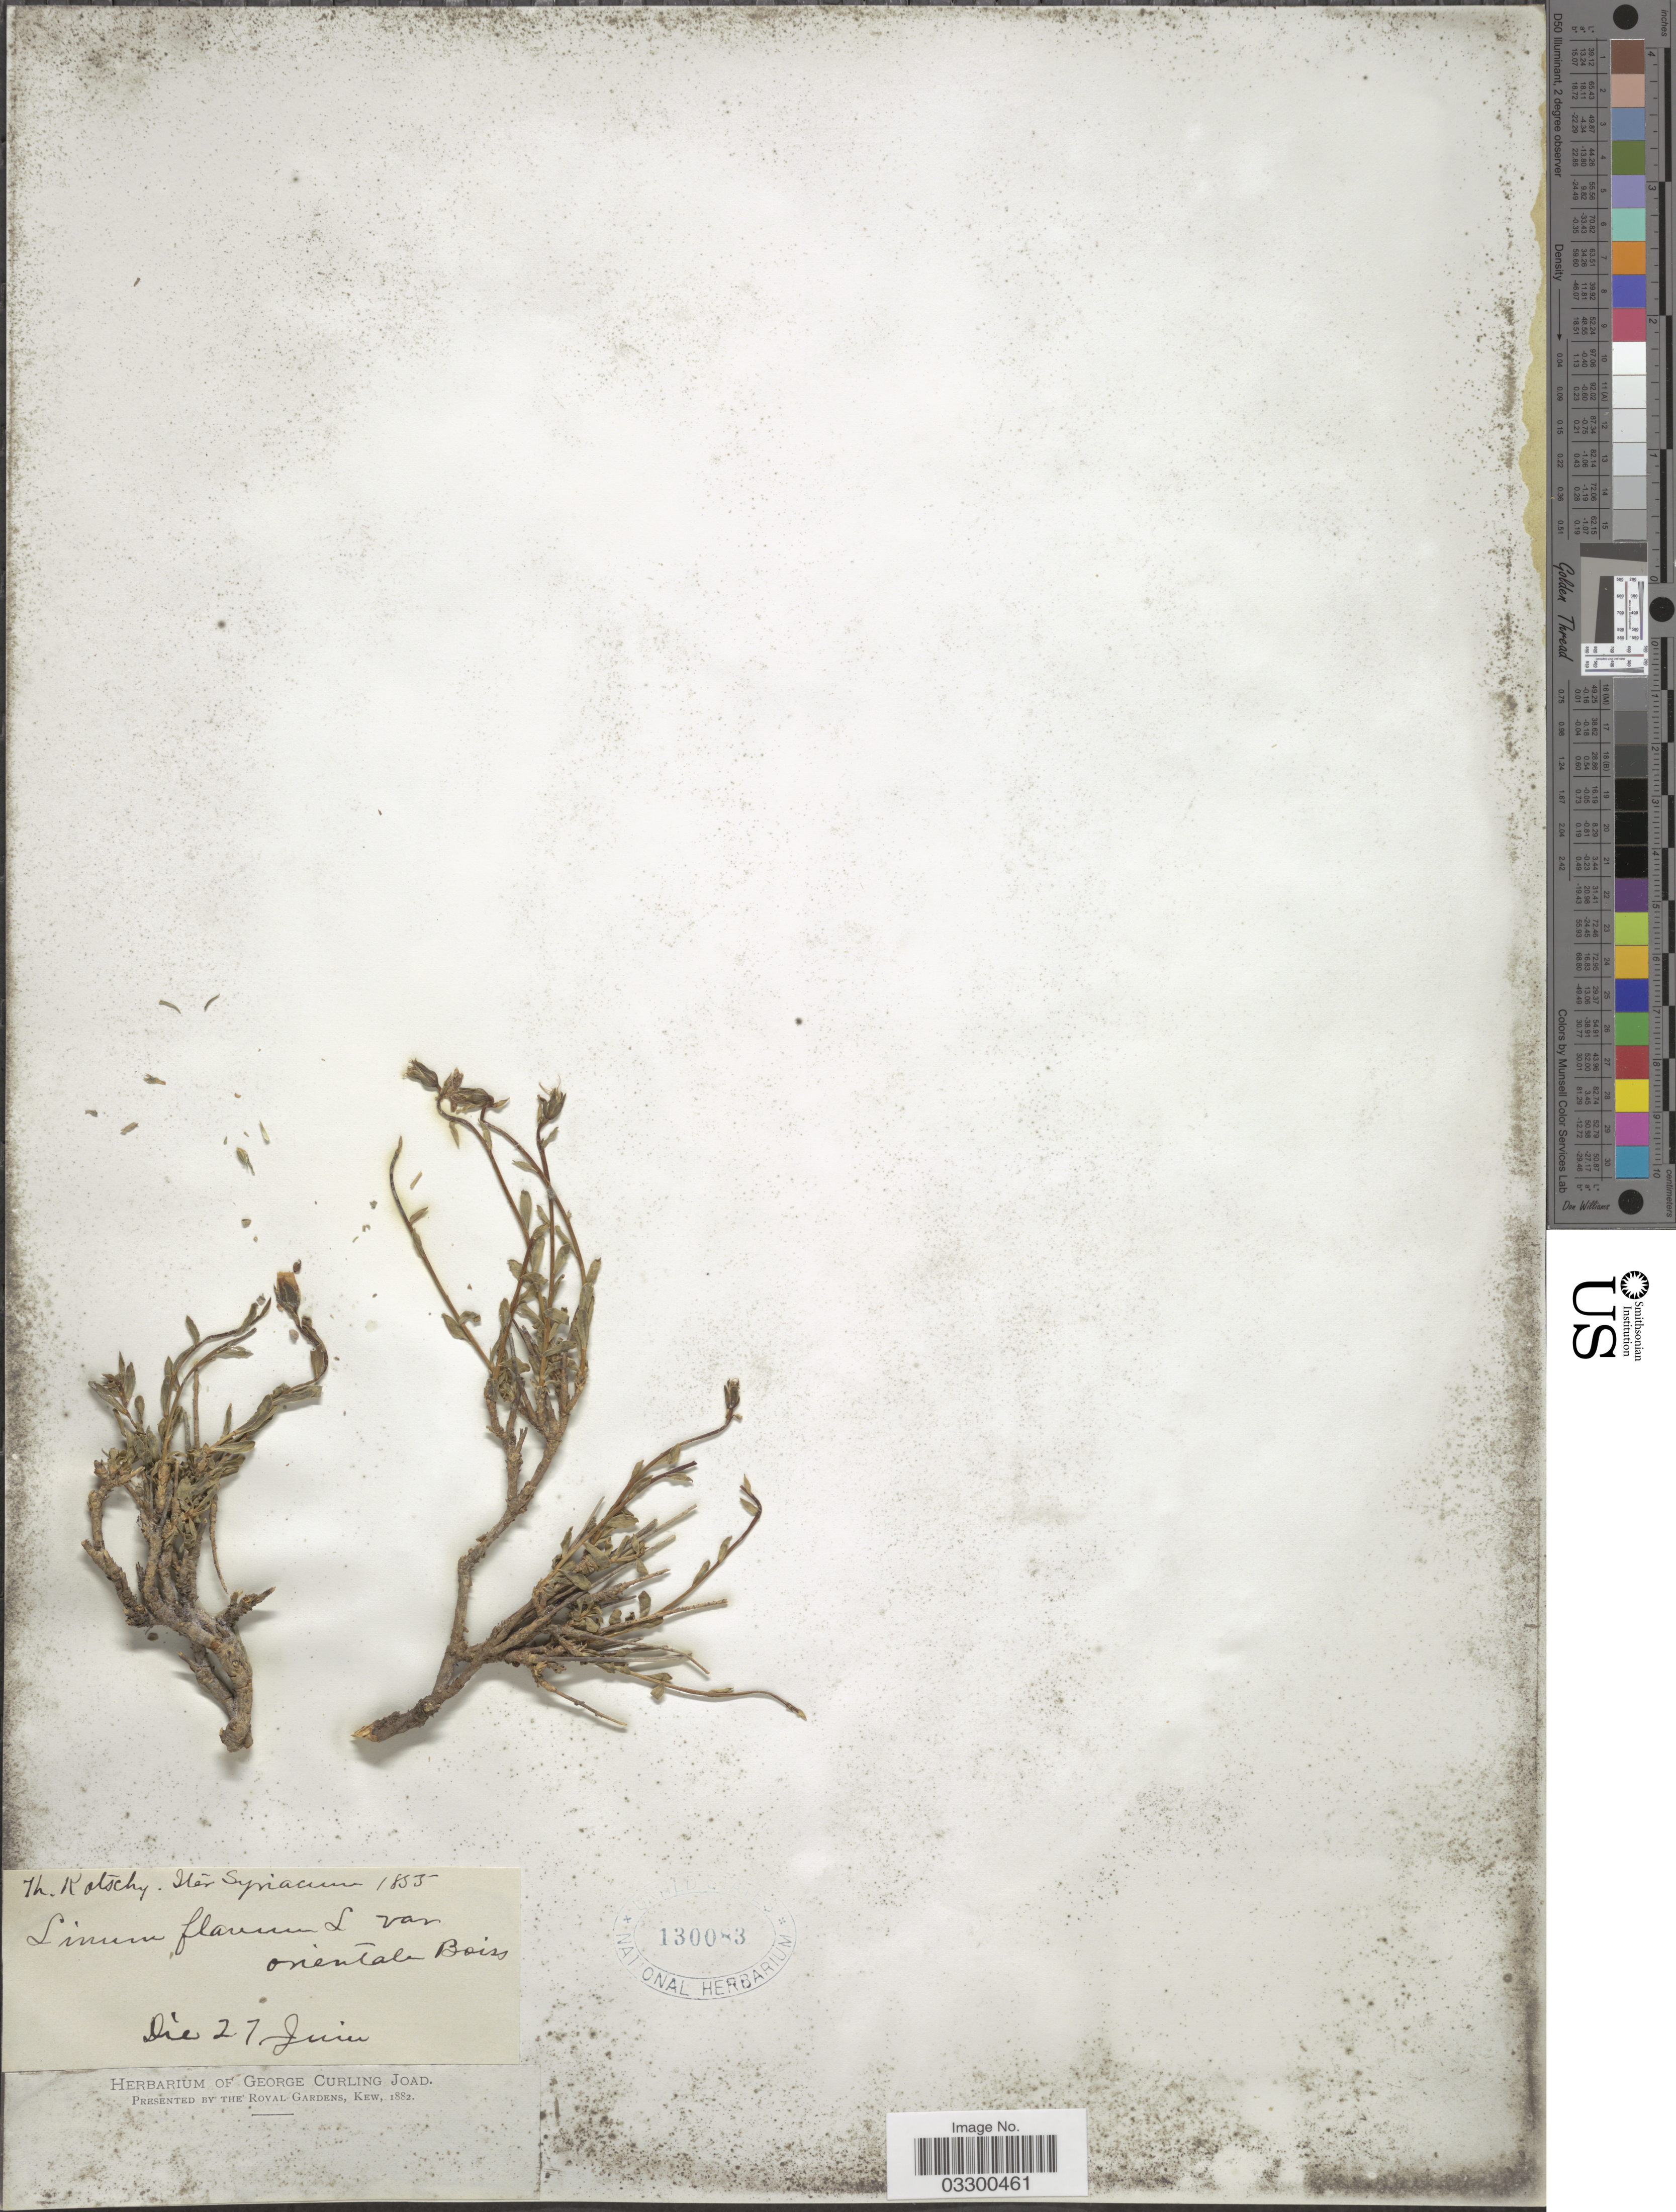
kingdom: Plantae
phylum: Tracheophyta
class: Magnoliopsida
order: Malpighiales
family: Linaceae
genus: Linum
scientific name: Linum mucronatum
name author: Bertol.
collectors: K. G. Kotschy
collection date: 1835-06-27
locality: Orientale Boiss.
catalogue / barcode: US 130083